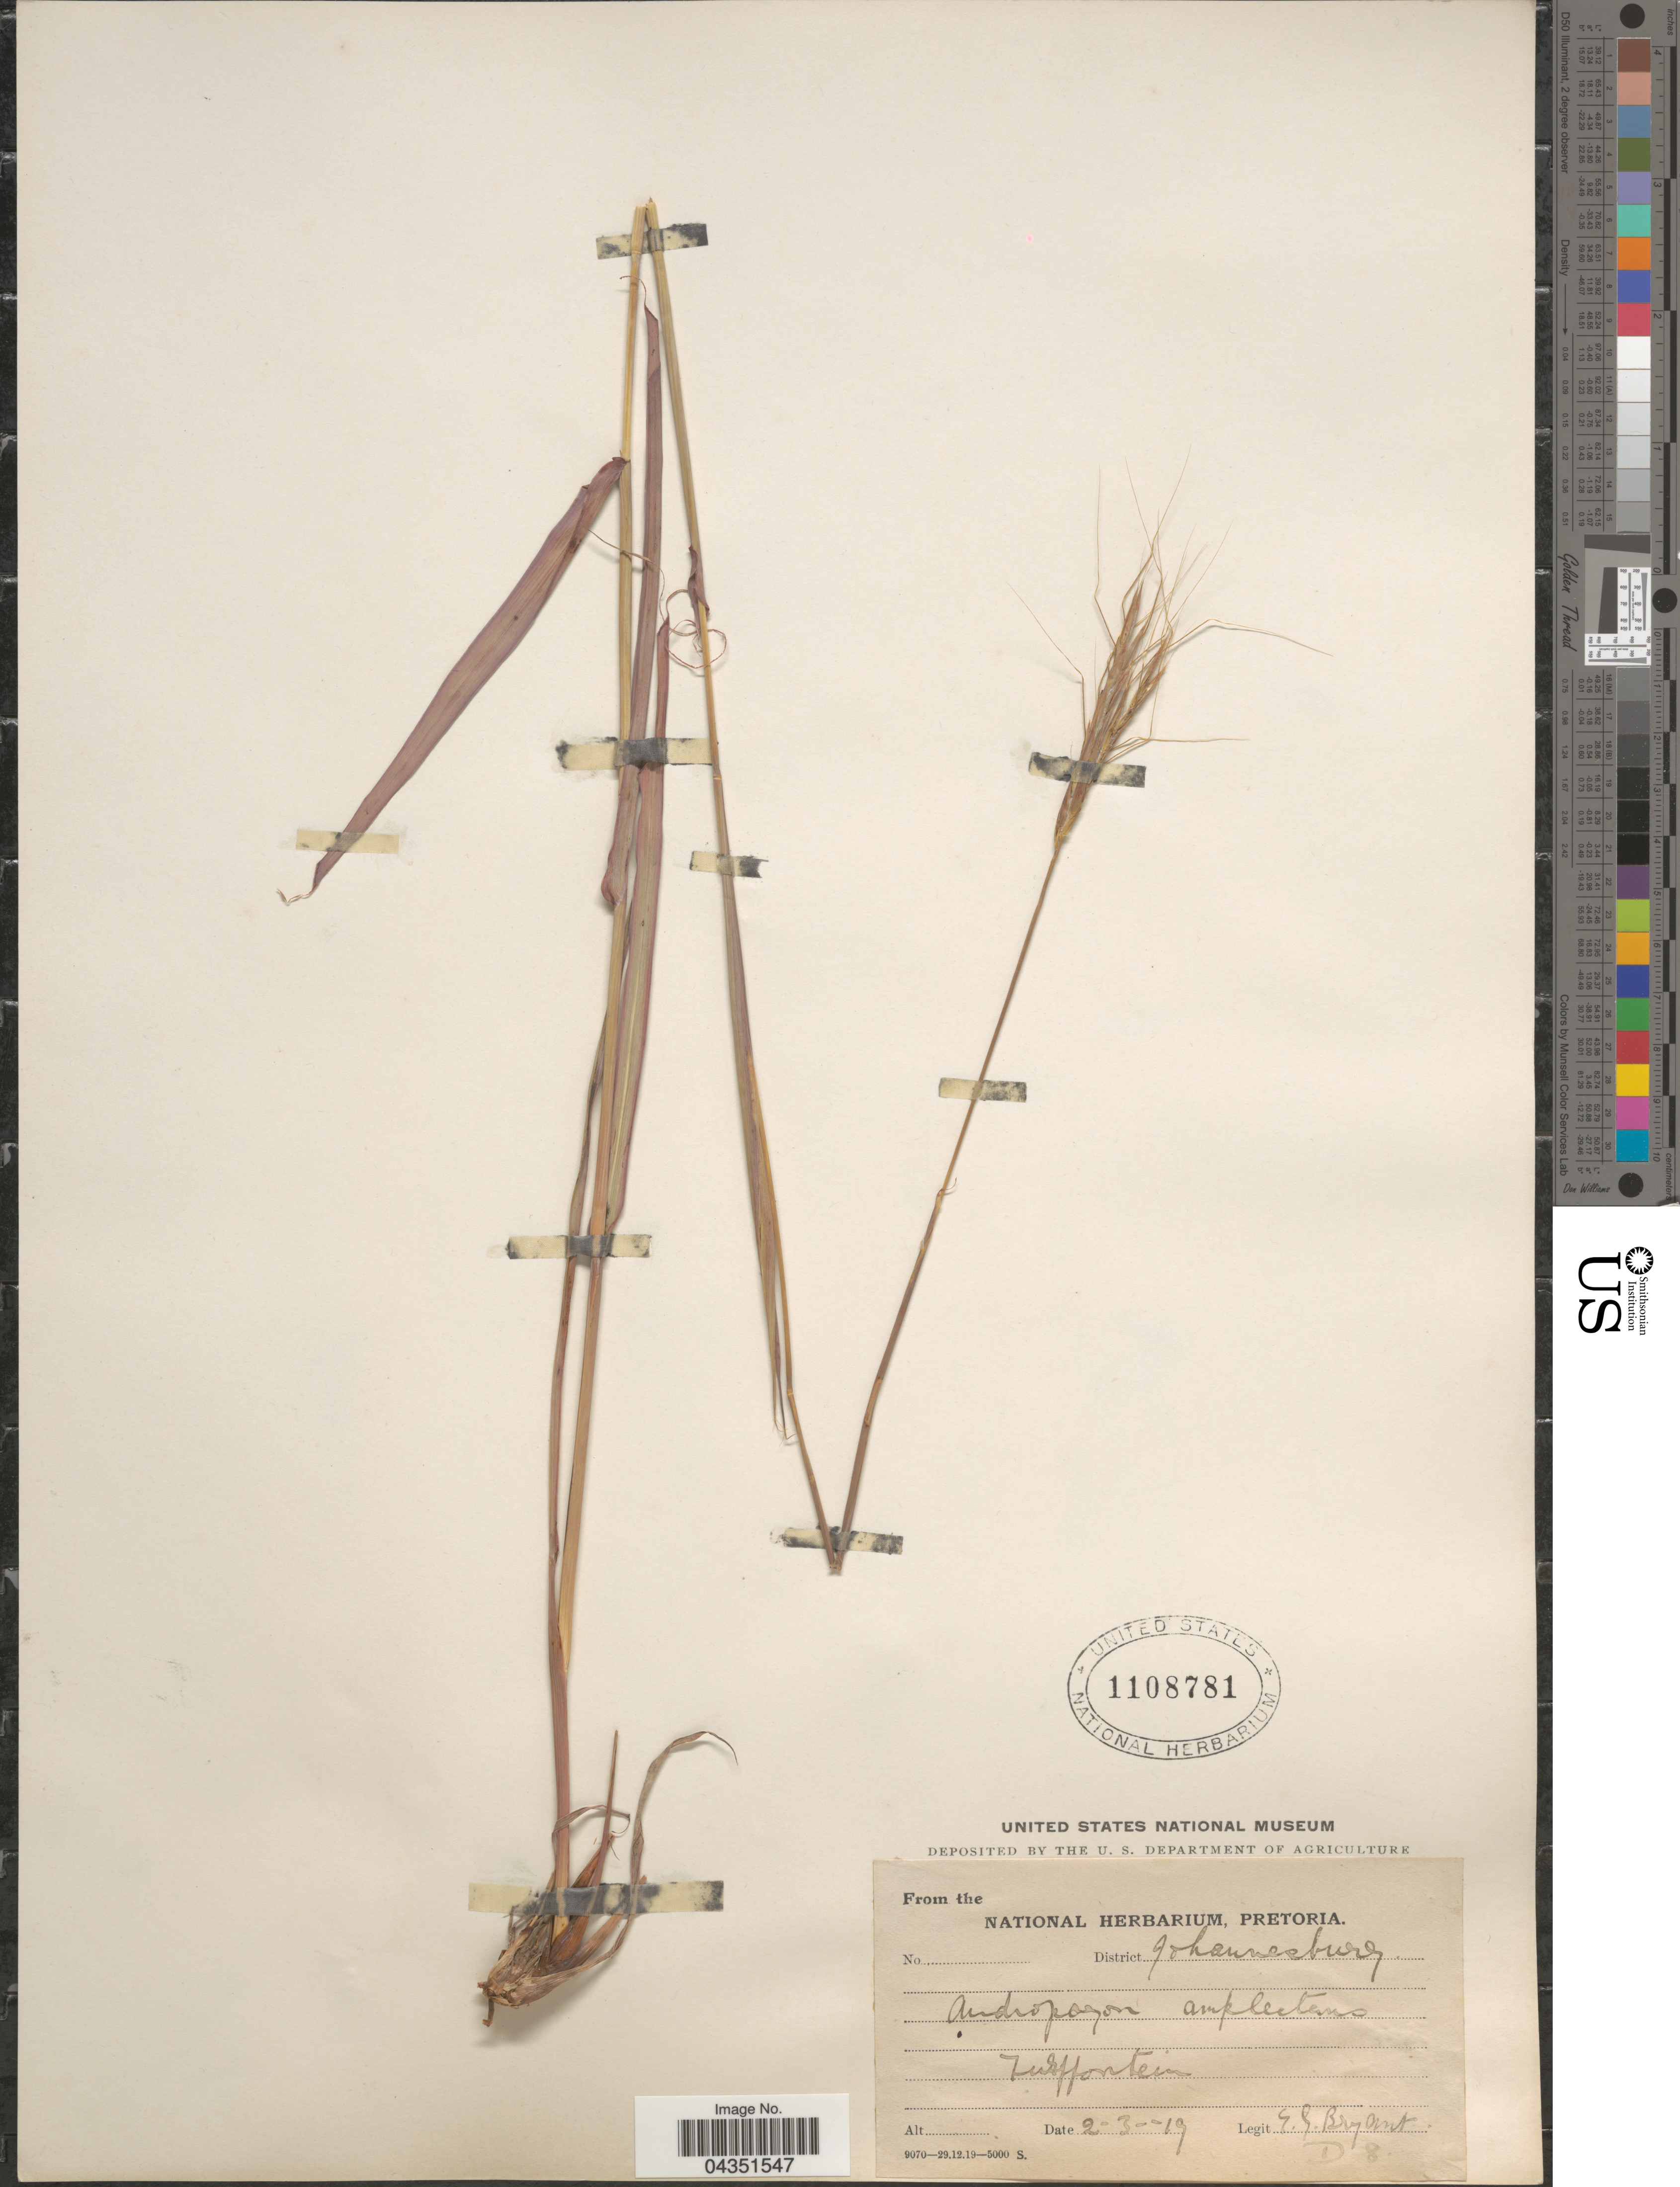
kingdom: Plantae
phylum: Tracheophyta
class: Liliopsida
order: Poales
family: Poaceae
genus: Diheteropogon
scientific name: Diheteropogon amplectens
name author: (Nees) Clayton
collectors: E. Bryant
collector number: D.8?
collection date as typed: Transcribed d/m/y: 2/3/19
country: South Africa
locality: District Johannesburg. Turffontein.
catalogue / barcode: US 1108781